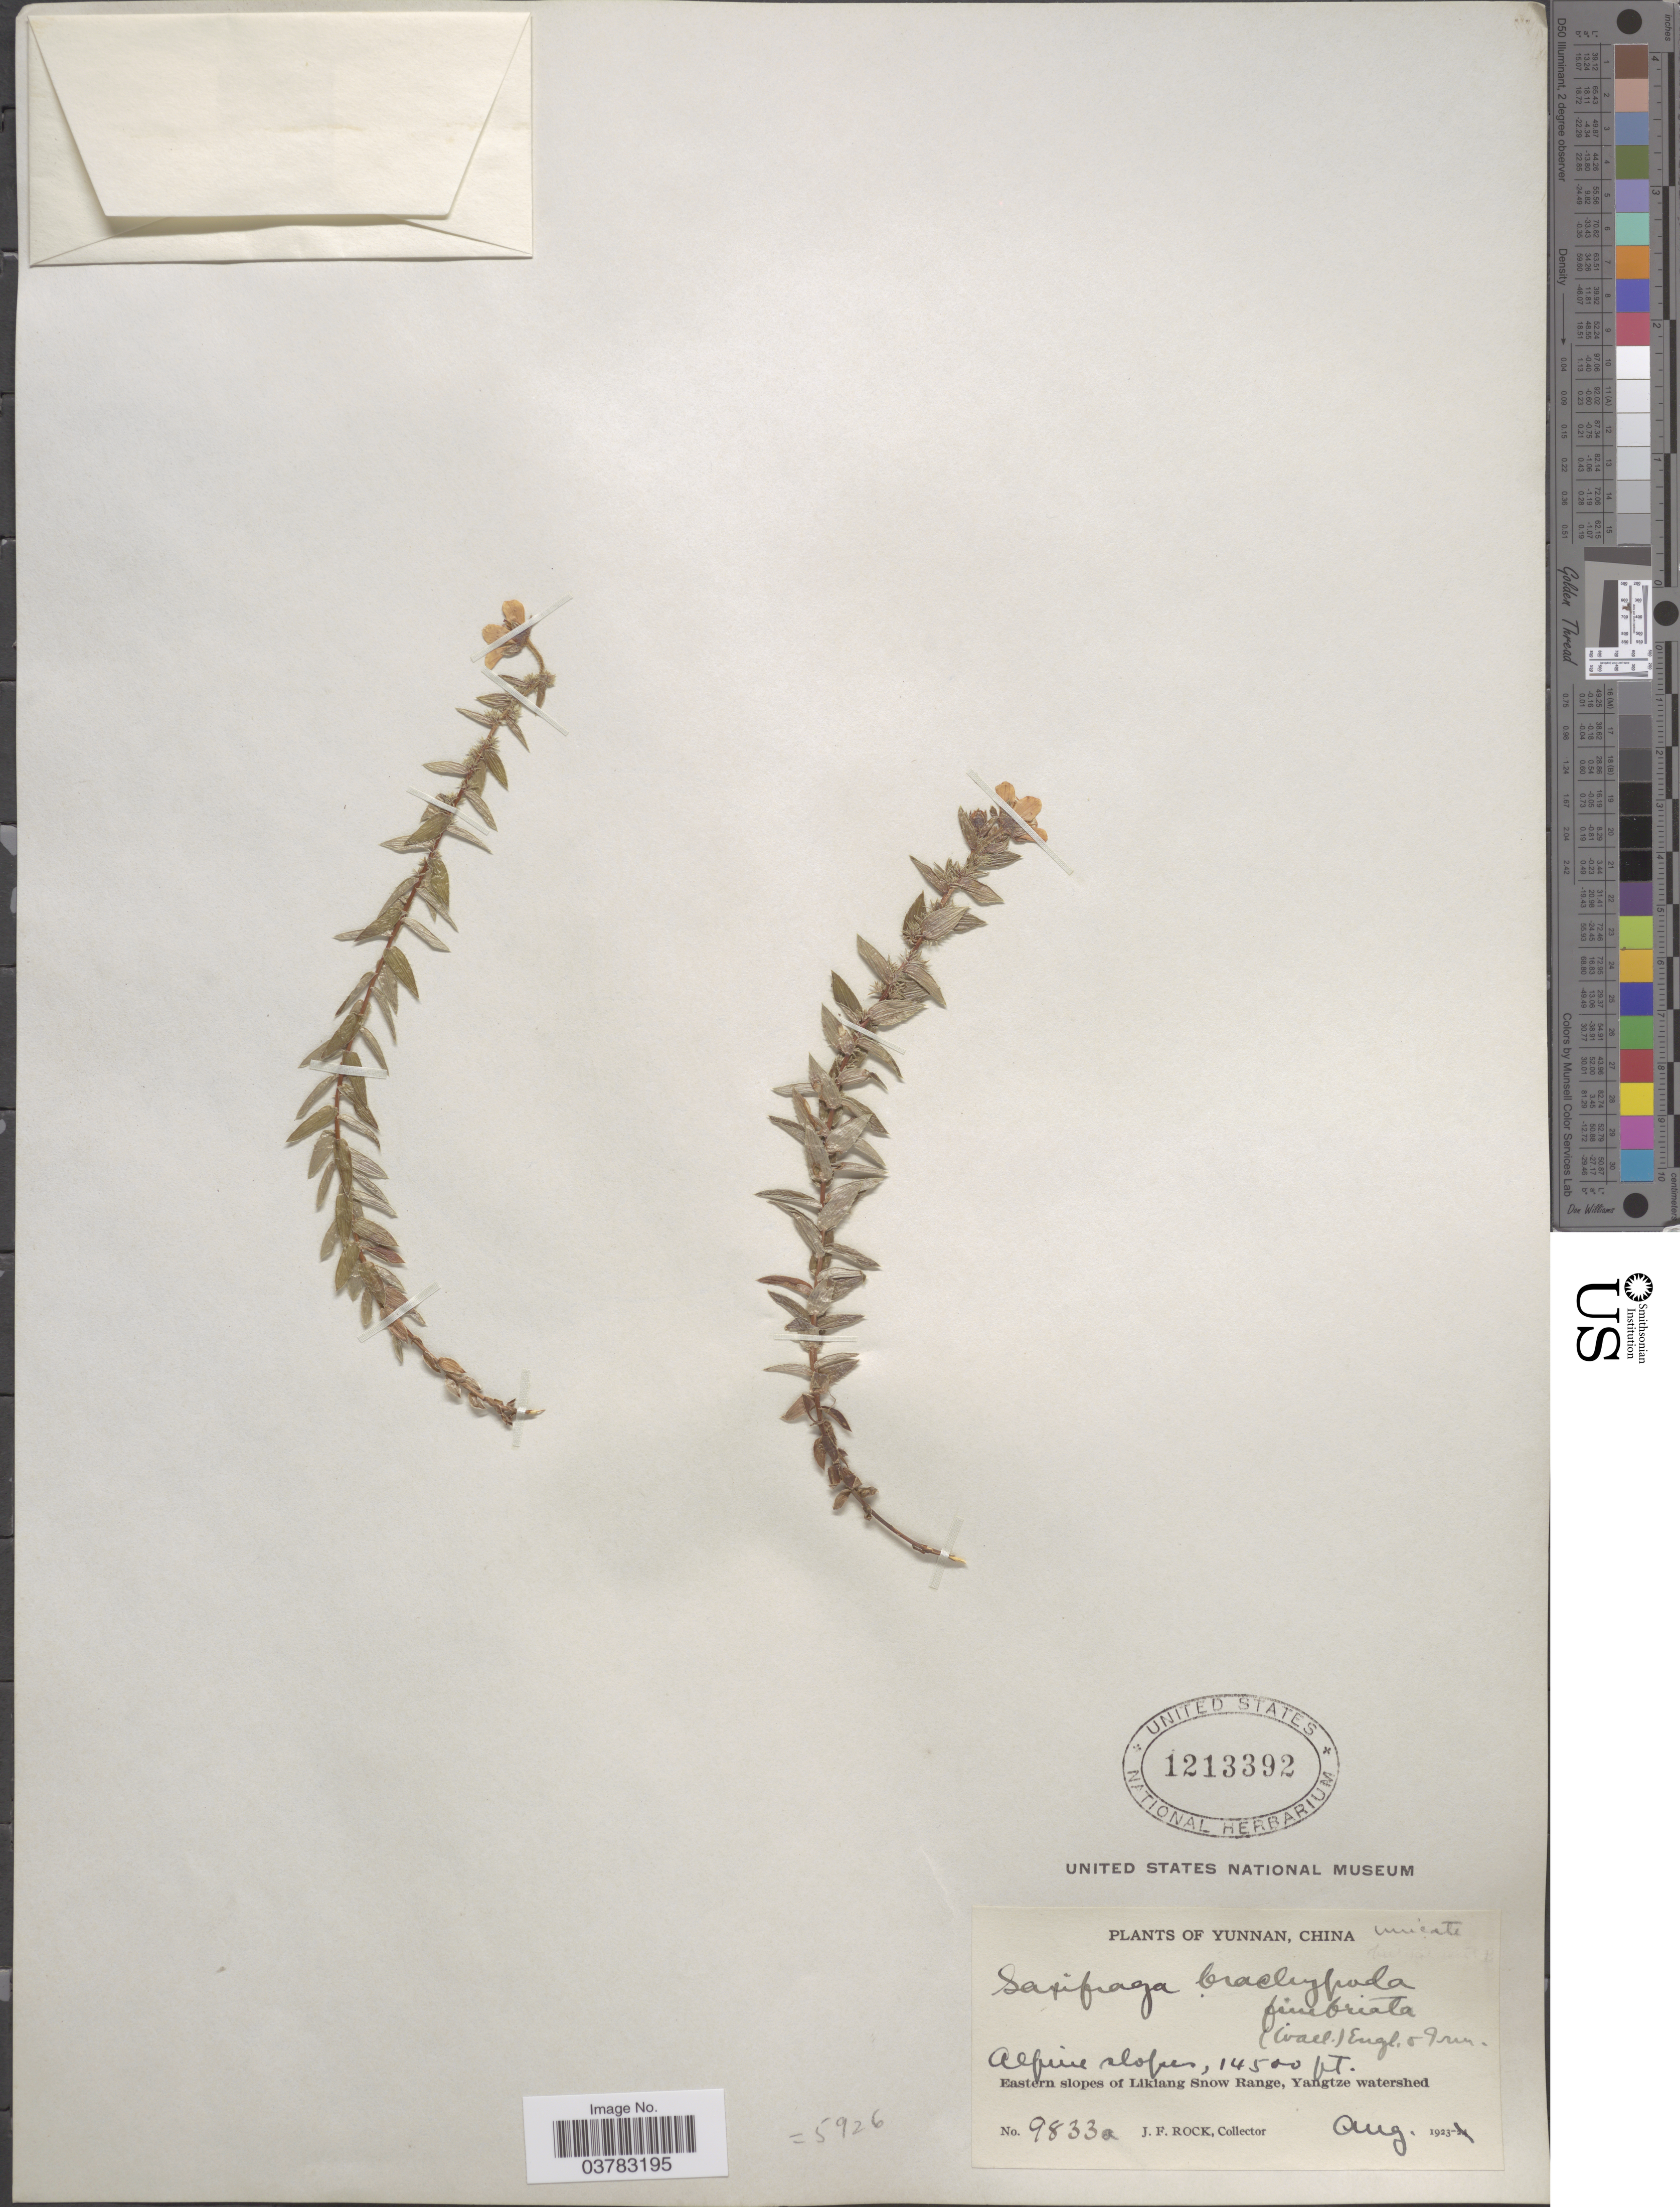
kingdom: Plantae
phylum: Tracheophyta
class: Magnoliopsida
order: Saxifragales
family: Saxifragaceae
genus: Saxifraga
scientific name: Saxifraga brachypoda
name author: D. Don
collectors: J. Rock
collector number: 9833a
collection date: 1923-08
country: China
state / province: Yunnan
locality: Eastern slopes of Likiang Snow Range, Yangtze watershed.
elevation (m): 4420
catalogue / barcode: US 1213392